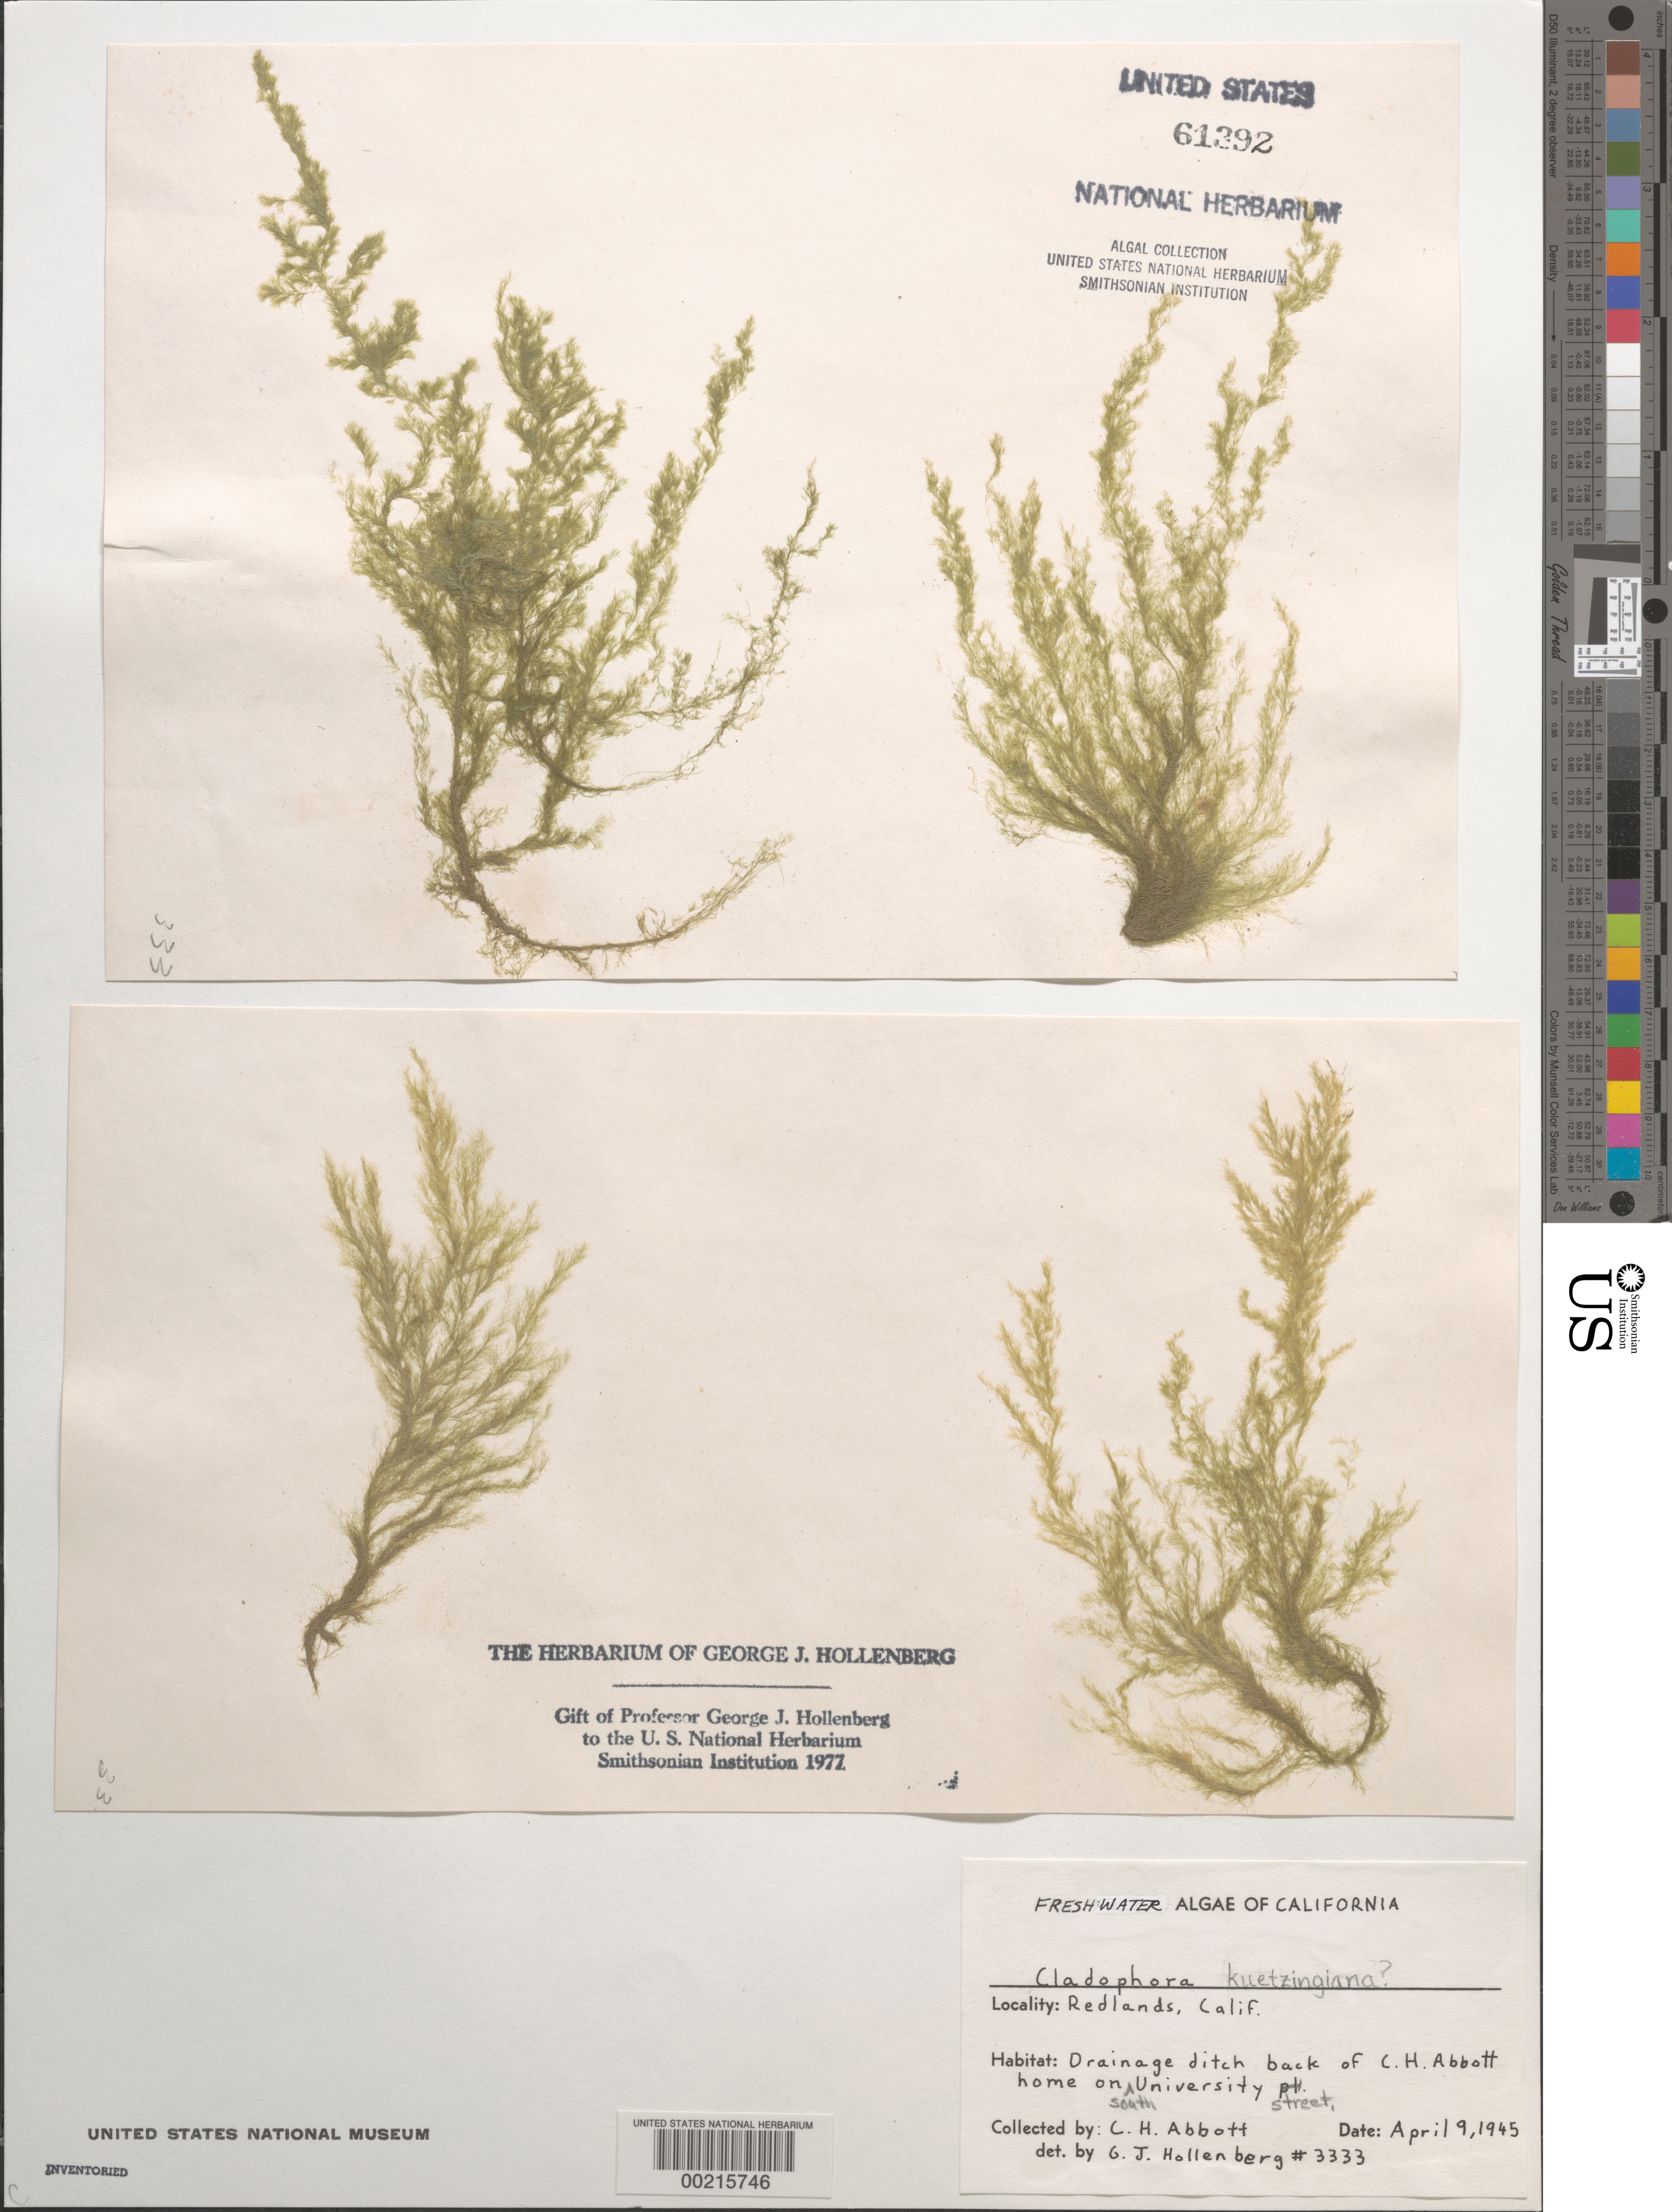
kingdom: Plantae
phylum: Chlorophyta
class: Ulvophyceae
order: Cladophorales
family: Cladophoraceae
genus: Cladophora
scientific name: Cladophora kuetzingiana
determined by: Hollenberg, George J.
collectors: C. H. Abbott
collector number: GJH 3333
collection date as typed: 09 Apr 1945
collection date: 1945-04-09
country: United States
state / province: California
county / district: San Bernardino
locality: Redlands, South University Street, by C.H. Abbott home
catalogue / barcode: US 61392